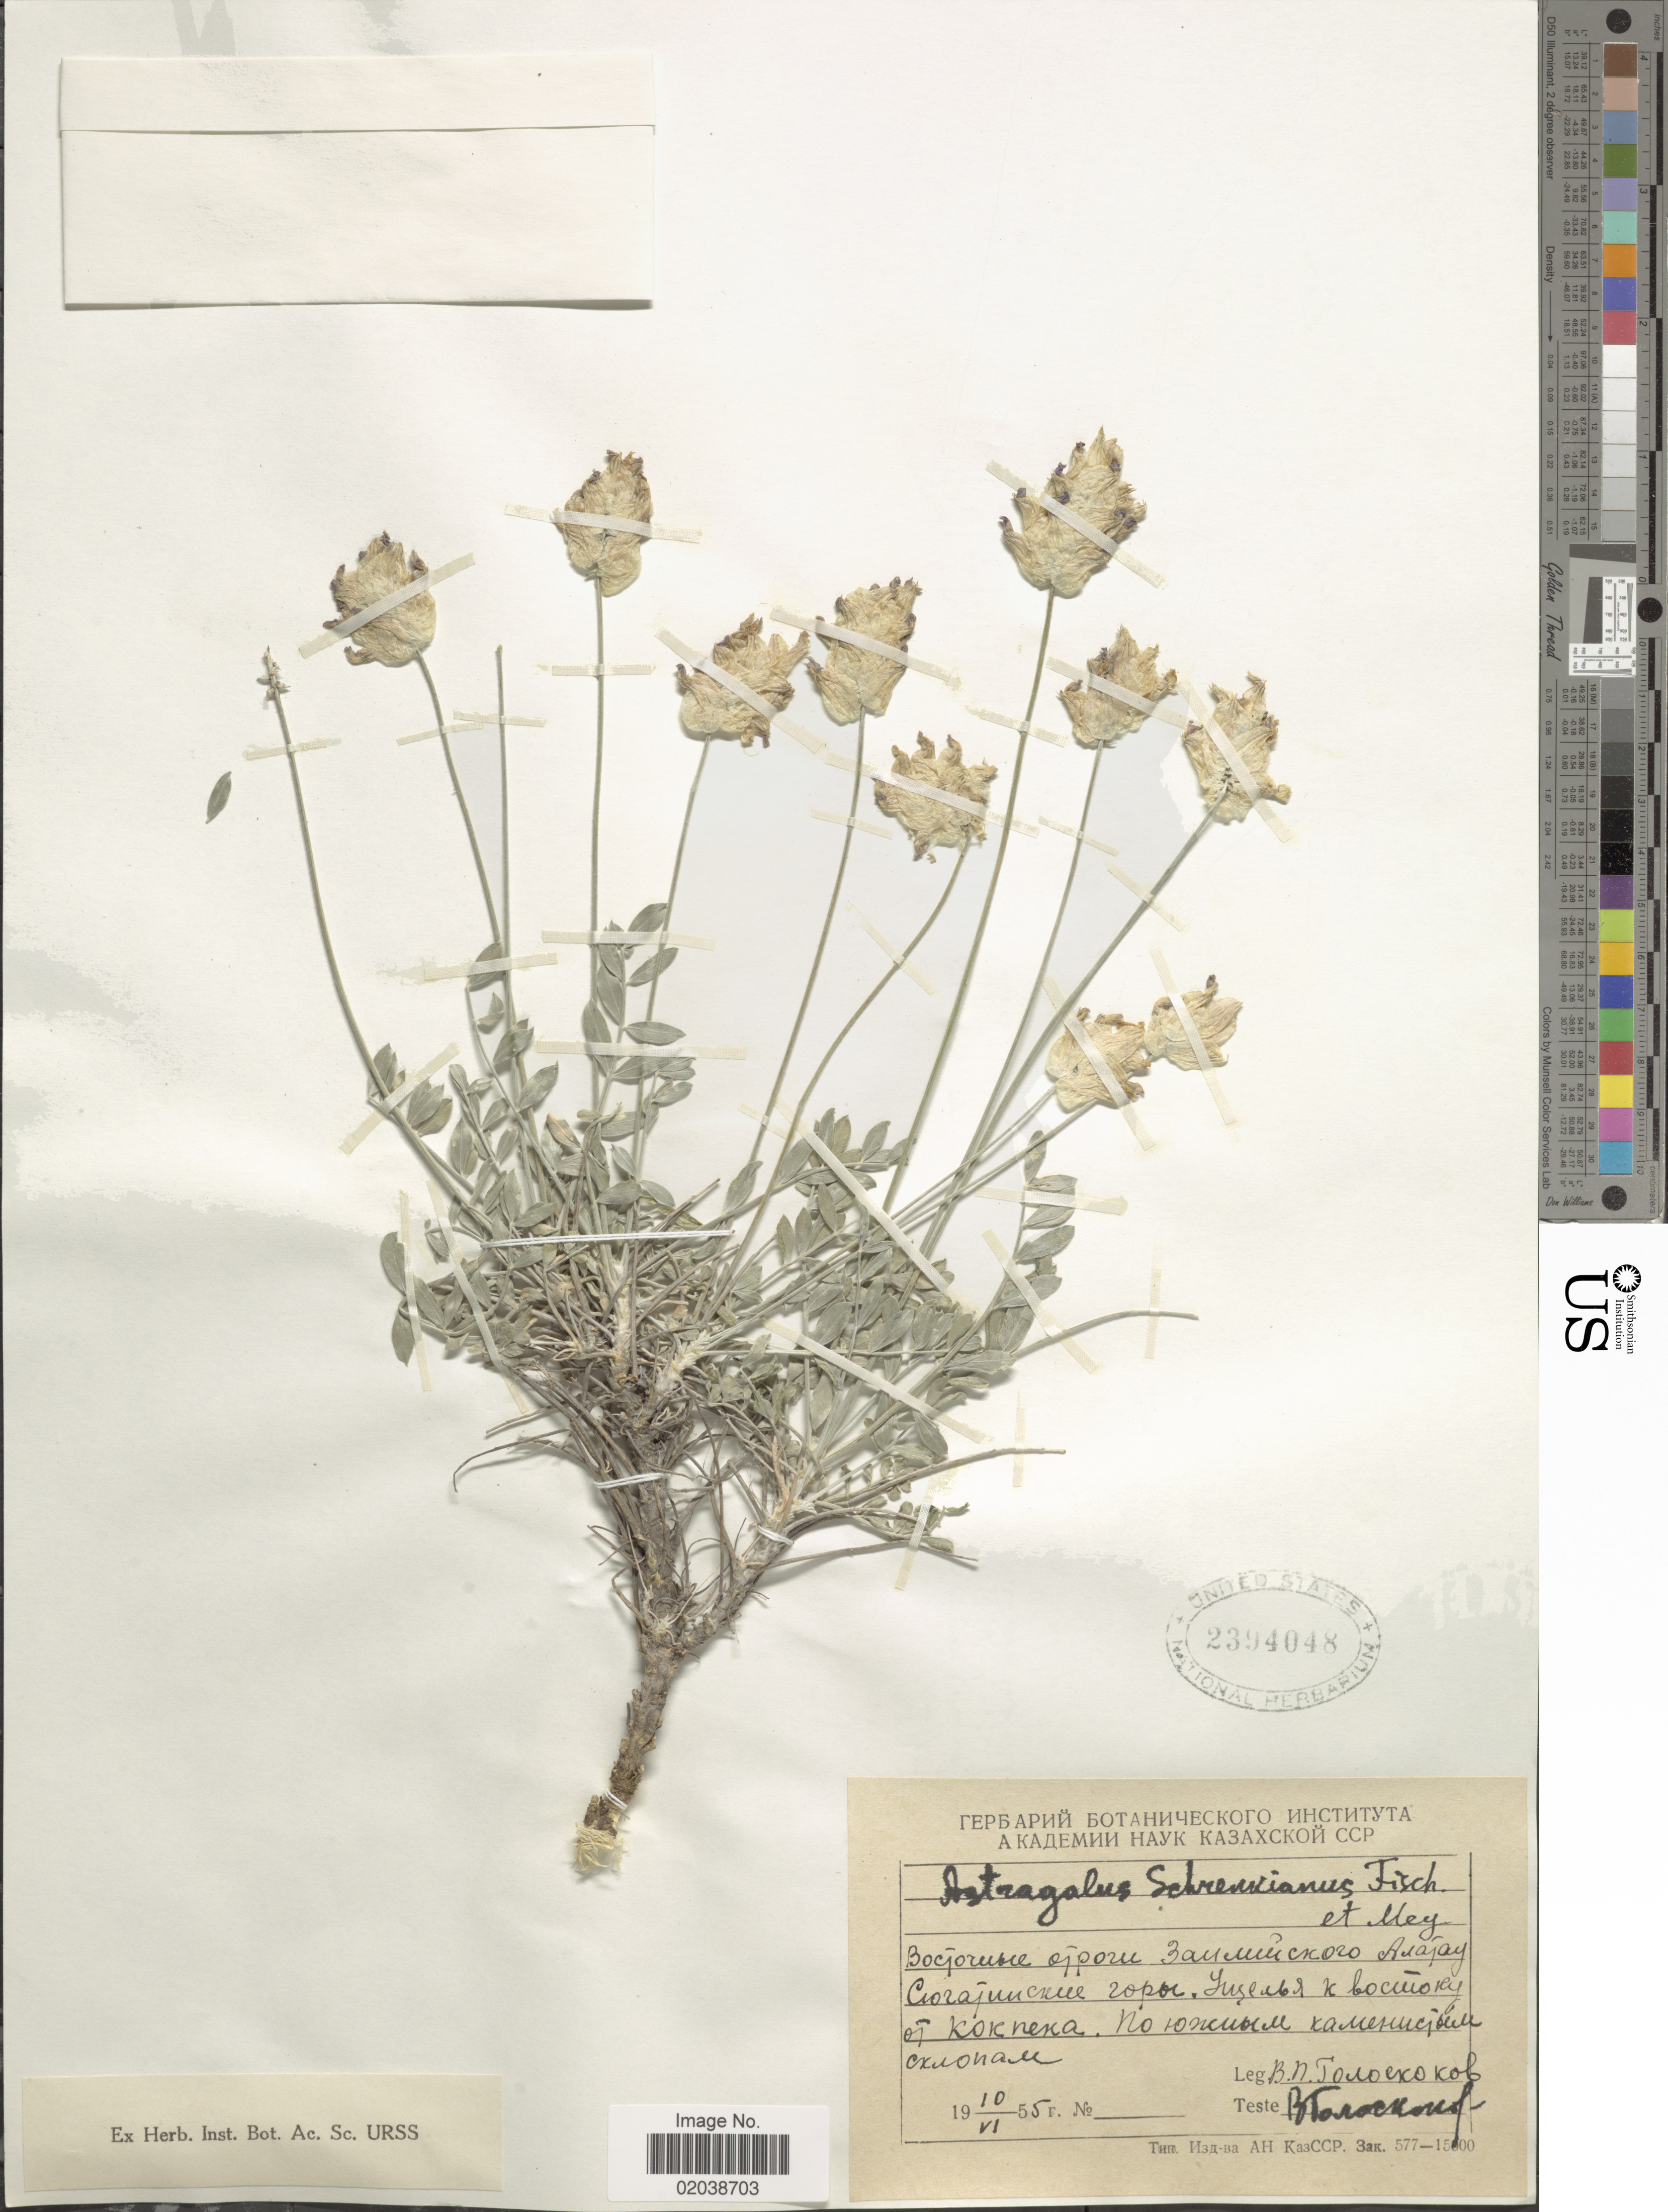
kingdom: Plantae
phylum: Tracheophyta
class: Magnoliopsida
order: Fabales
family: Fabaceae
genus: Astragalus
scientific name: Astragalus schrenkianus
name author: Fisch. & C.A. Mey. ex Schrenk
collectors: V. P. Goloskokov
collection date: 1955-06-10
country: Kazakhstan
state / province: Almaty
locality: Zailisky Alatau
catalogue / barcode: US 2394048